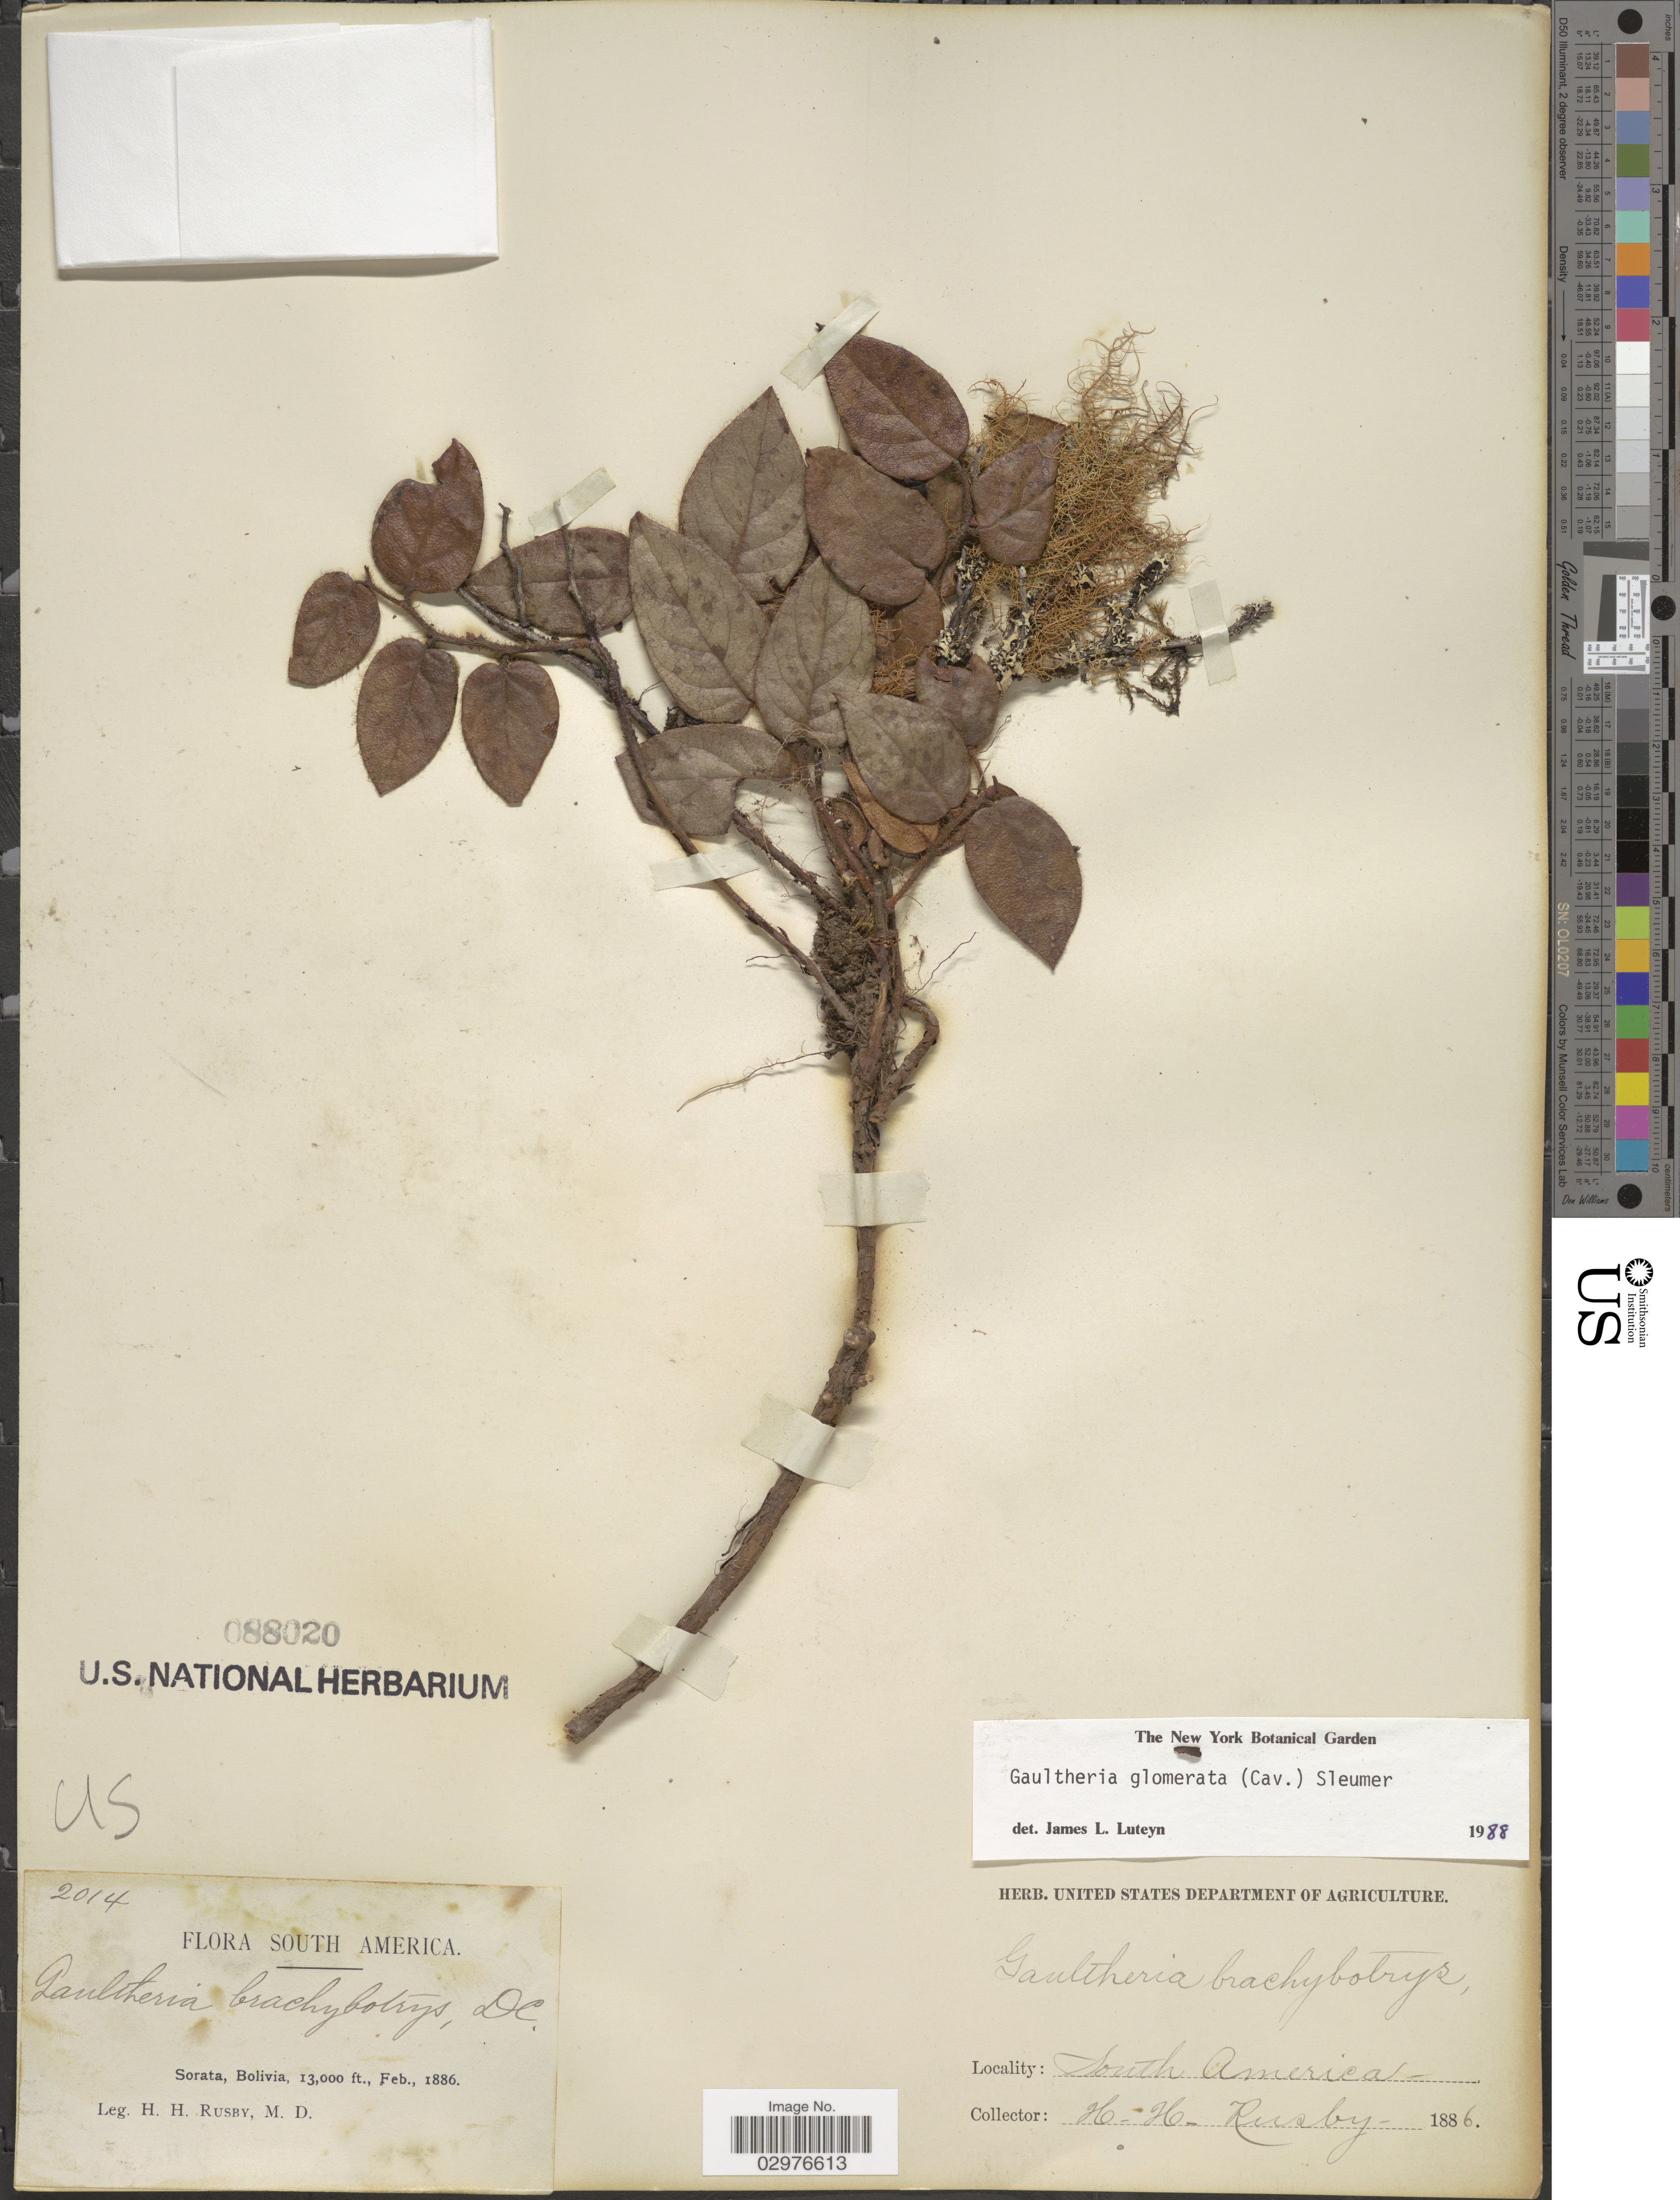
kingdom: Plantae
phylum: Tracheophyta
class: Magnoliopsida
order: Ericales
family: Ericaceae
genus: Gaultheria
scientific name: Gaultheria glomerata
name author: (Cav.) Sleumer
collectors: H. H. Rusby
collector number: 2014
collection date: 1886-02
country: Bolivia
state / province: La Páz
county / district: Larecaja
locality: Sorata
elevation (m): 3962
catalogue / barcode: US 88020